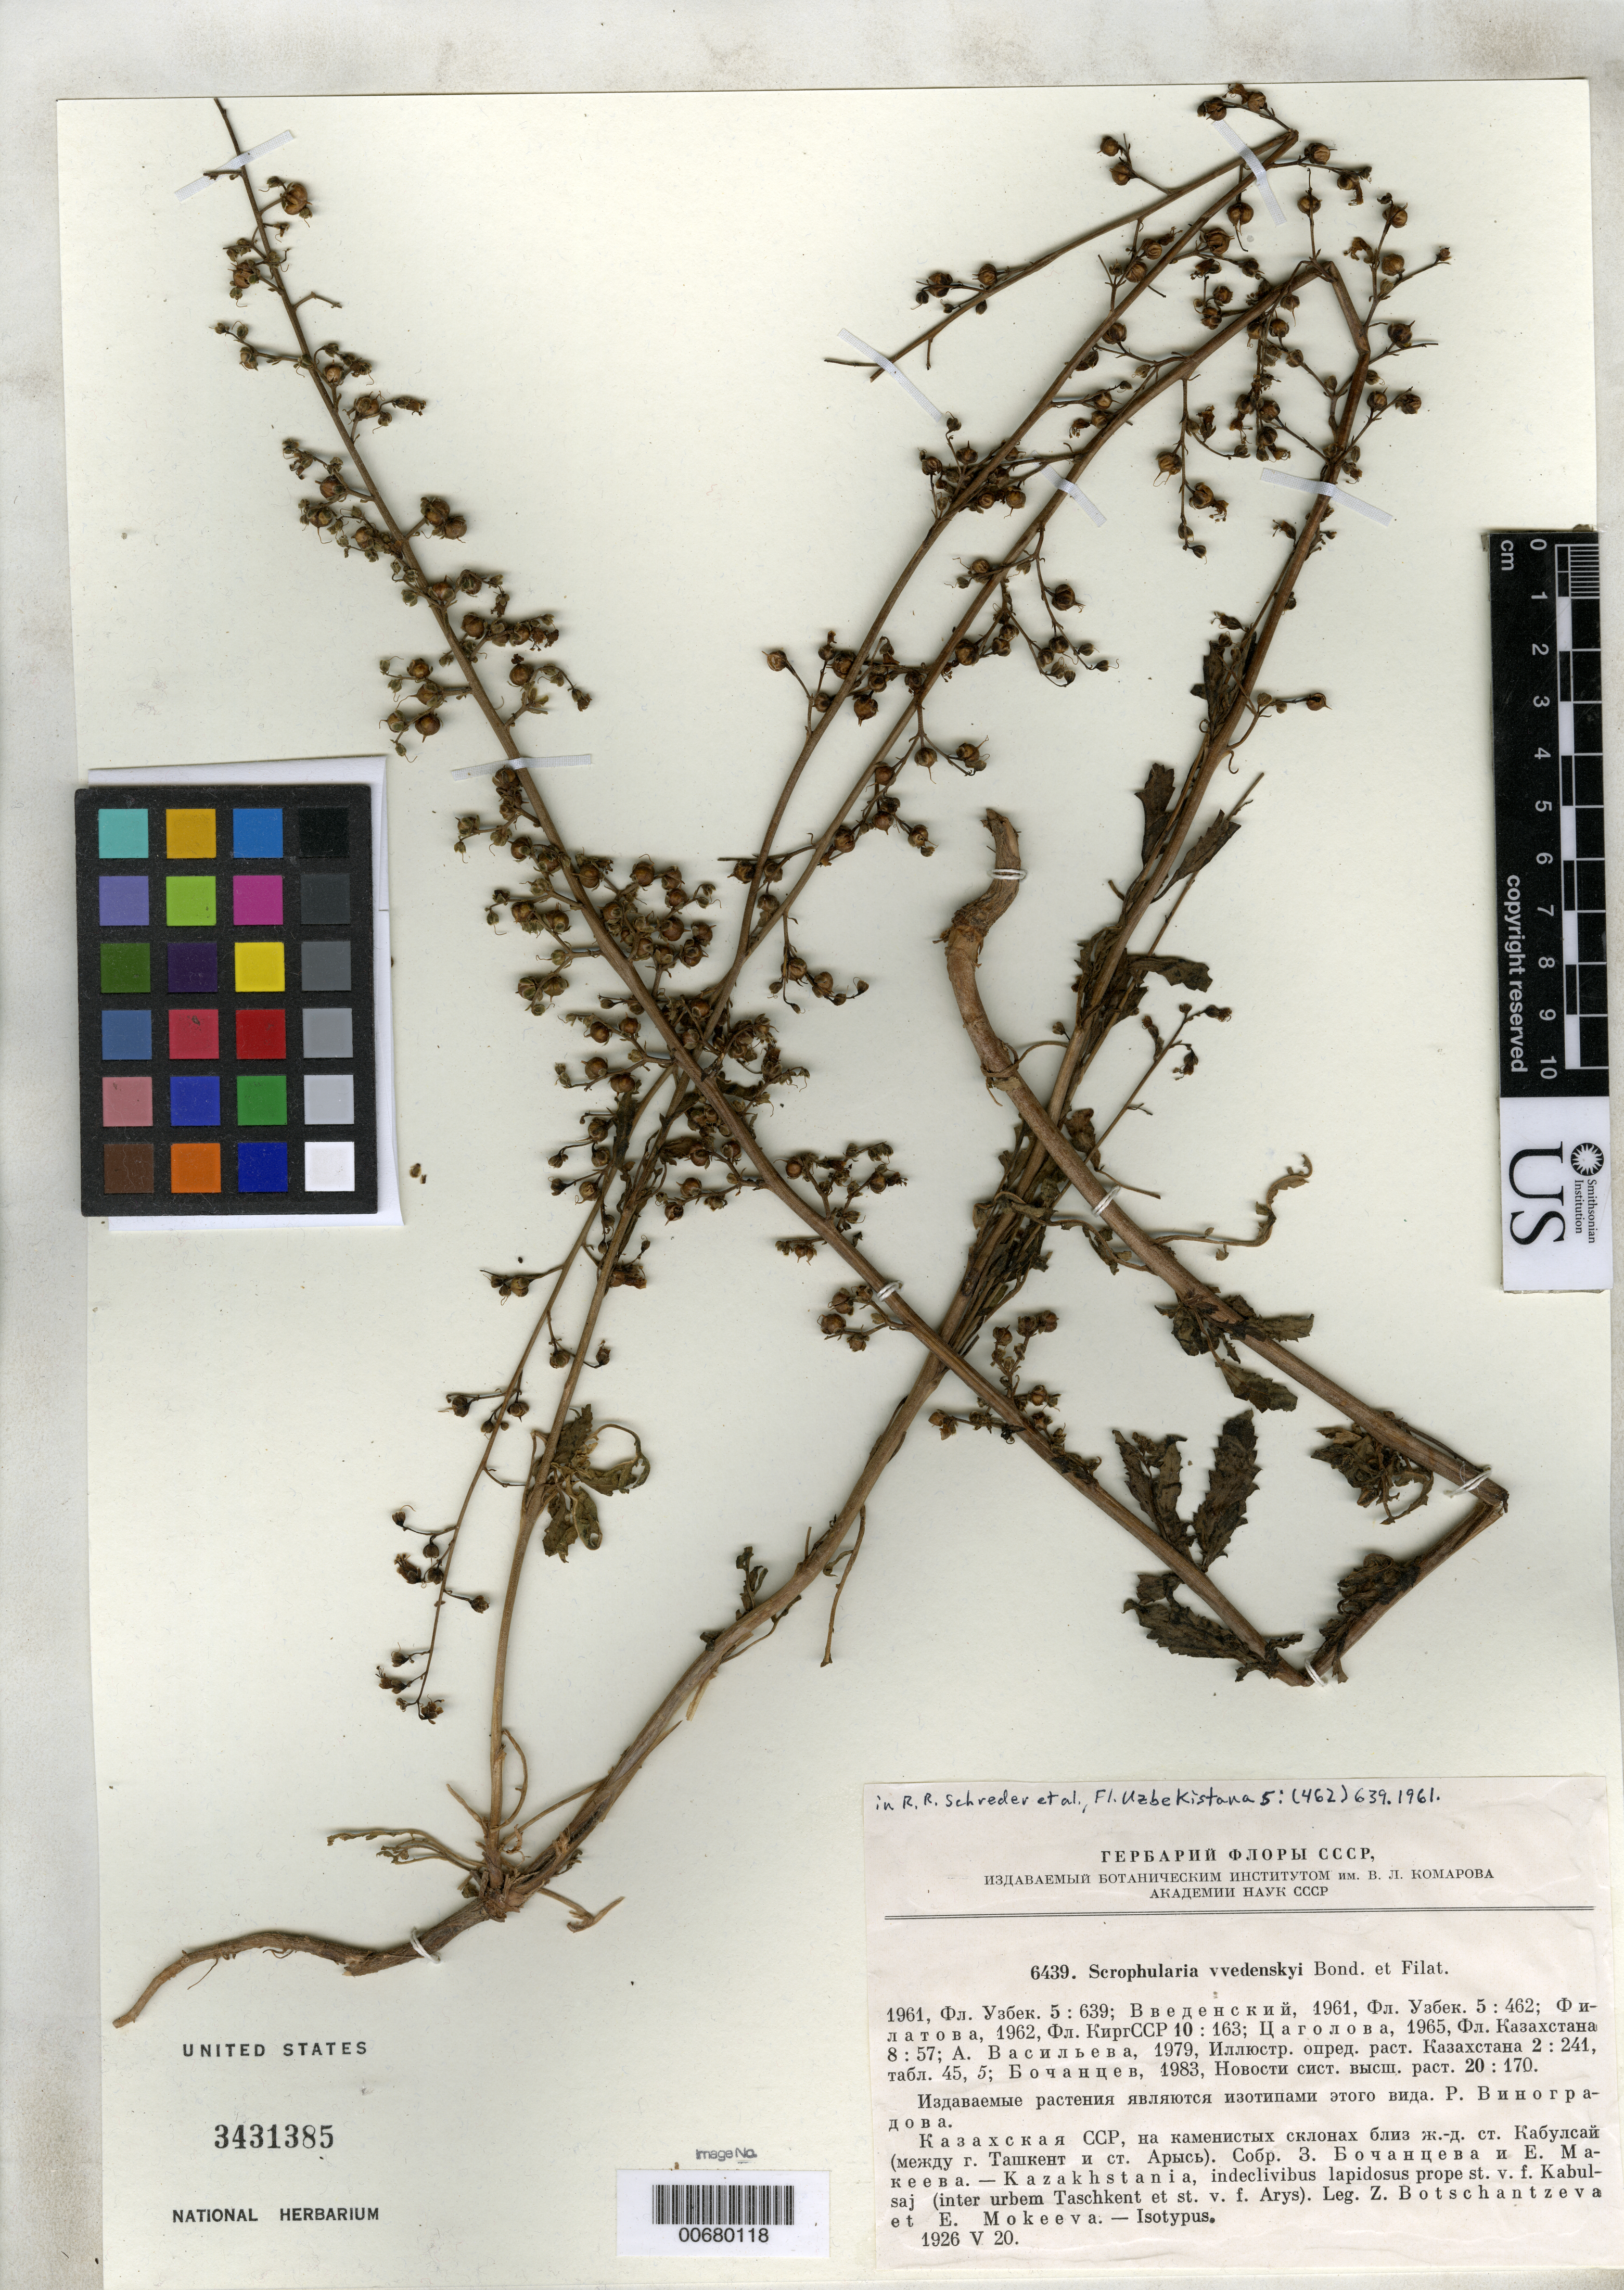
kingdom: Plantae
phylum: Tracheophyta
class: Magnoliopsida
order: Lamiales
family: Scrophulariaceae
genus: Scrophularia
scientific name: Scrophularia vvedenskyi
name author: Bond & Filatenko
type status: Isotype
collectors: Z. Botschantzeva & E. Mokeeva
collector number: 6439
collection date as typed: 20 May 1926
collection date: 1926-05-20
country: Kazakhstan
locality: indeclivibus lapidosus prope st. v. f. Kabulsaj (inter urbem Taschkent et st. v.f. Arys.)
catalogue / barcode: US 3431385